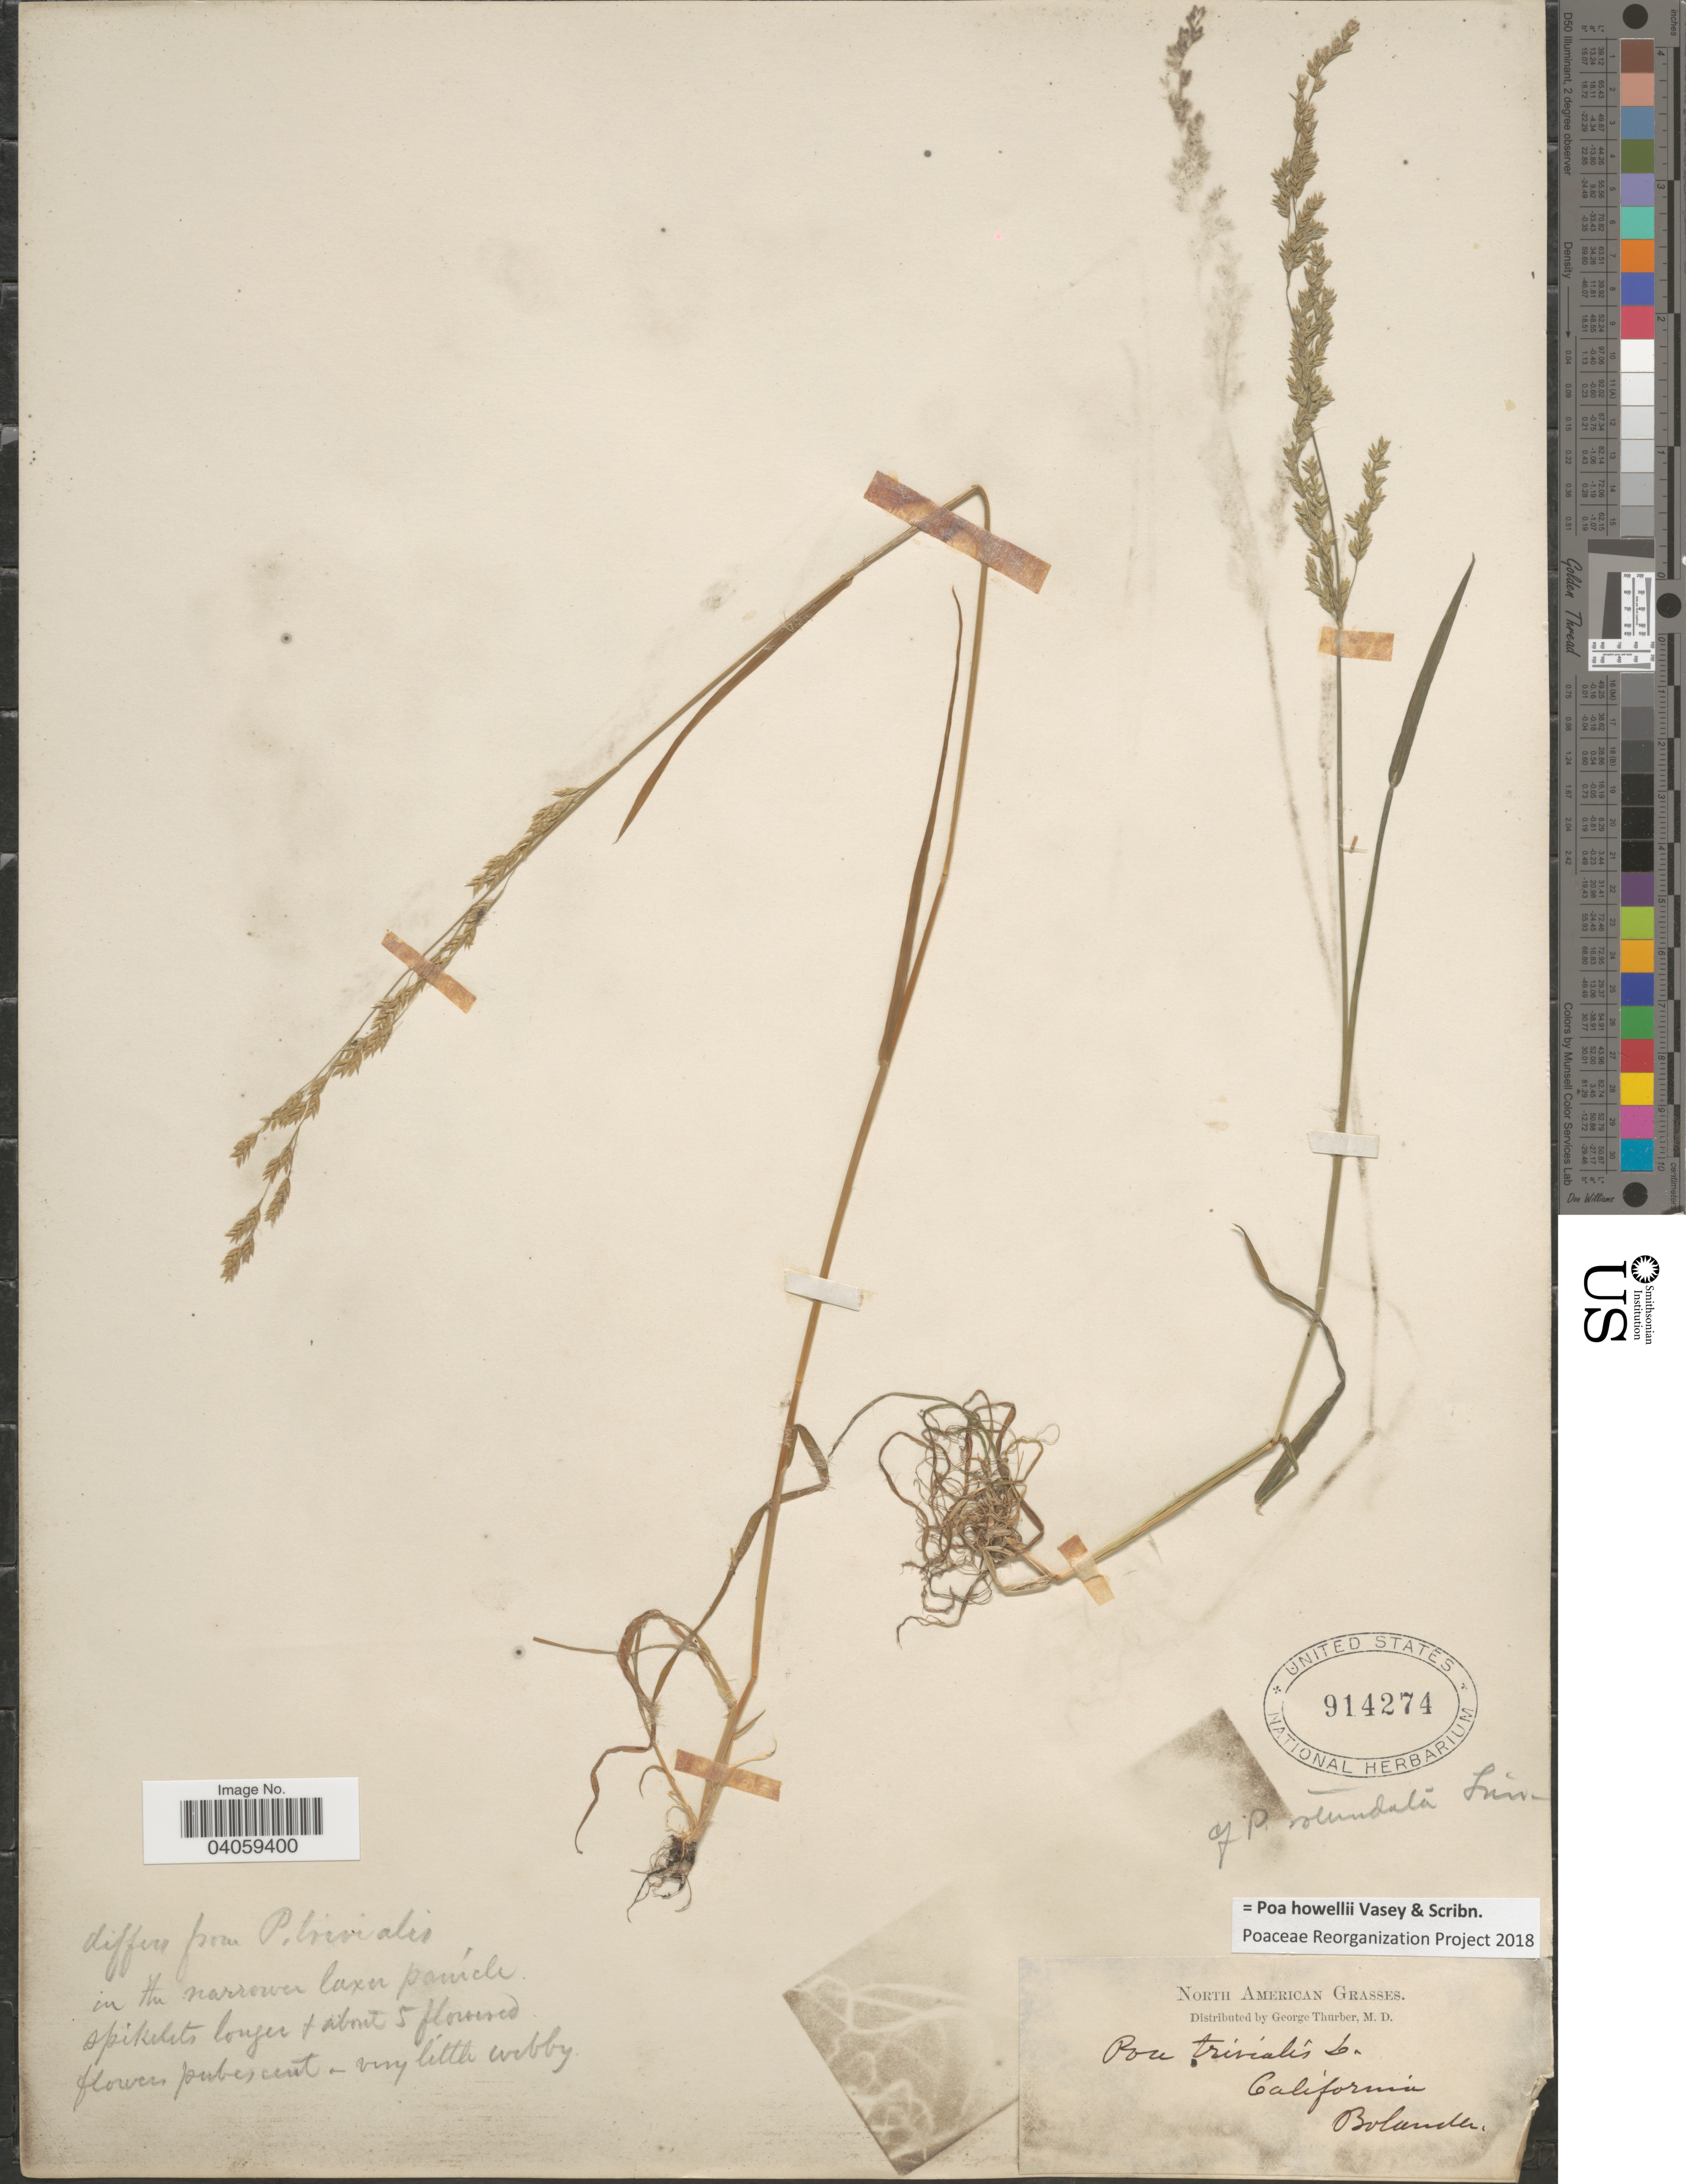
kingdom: Plantae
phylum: Tracheophyta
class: Liliopsida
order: Poales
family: Poaceae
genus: Poa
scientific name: Poa howellii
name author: Vasey & Scribn.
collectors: -. Bolander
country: United States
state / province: California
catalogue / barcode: US 914274